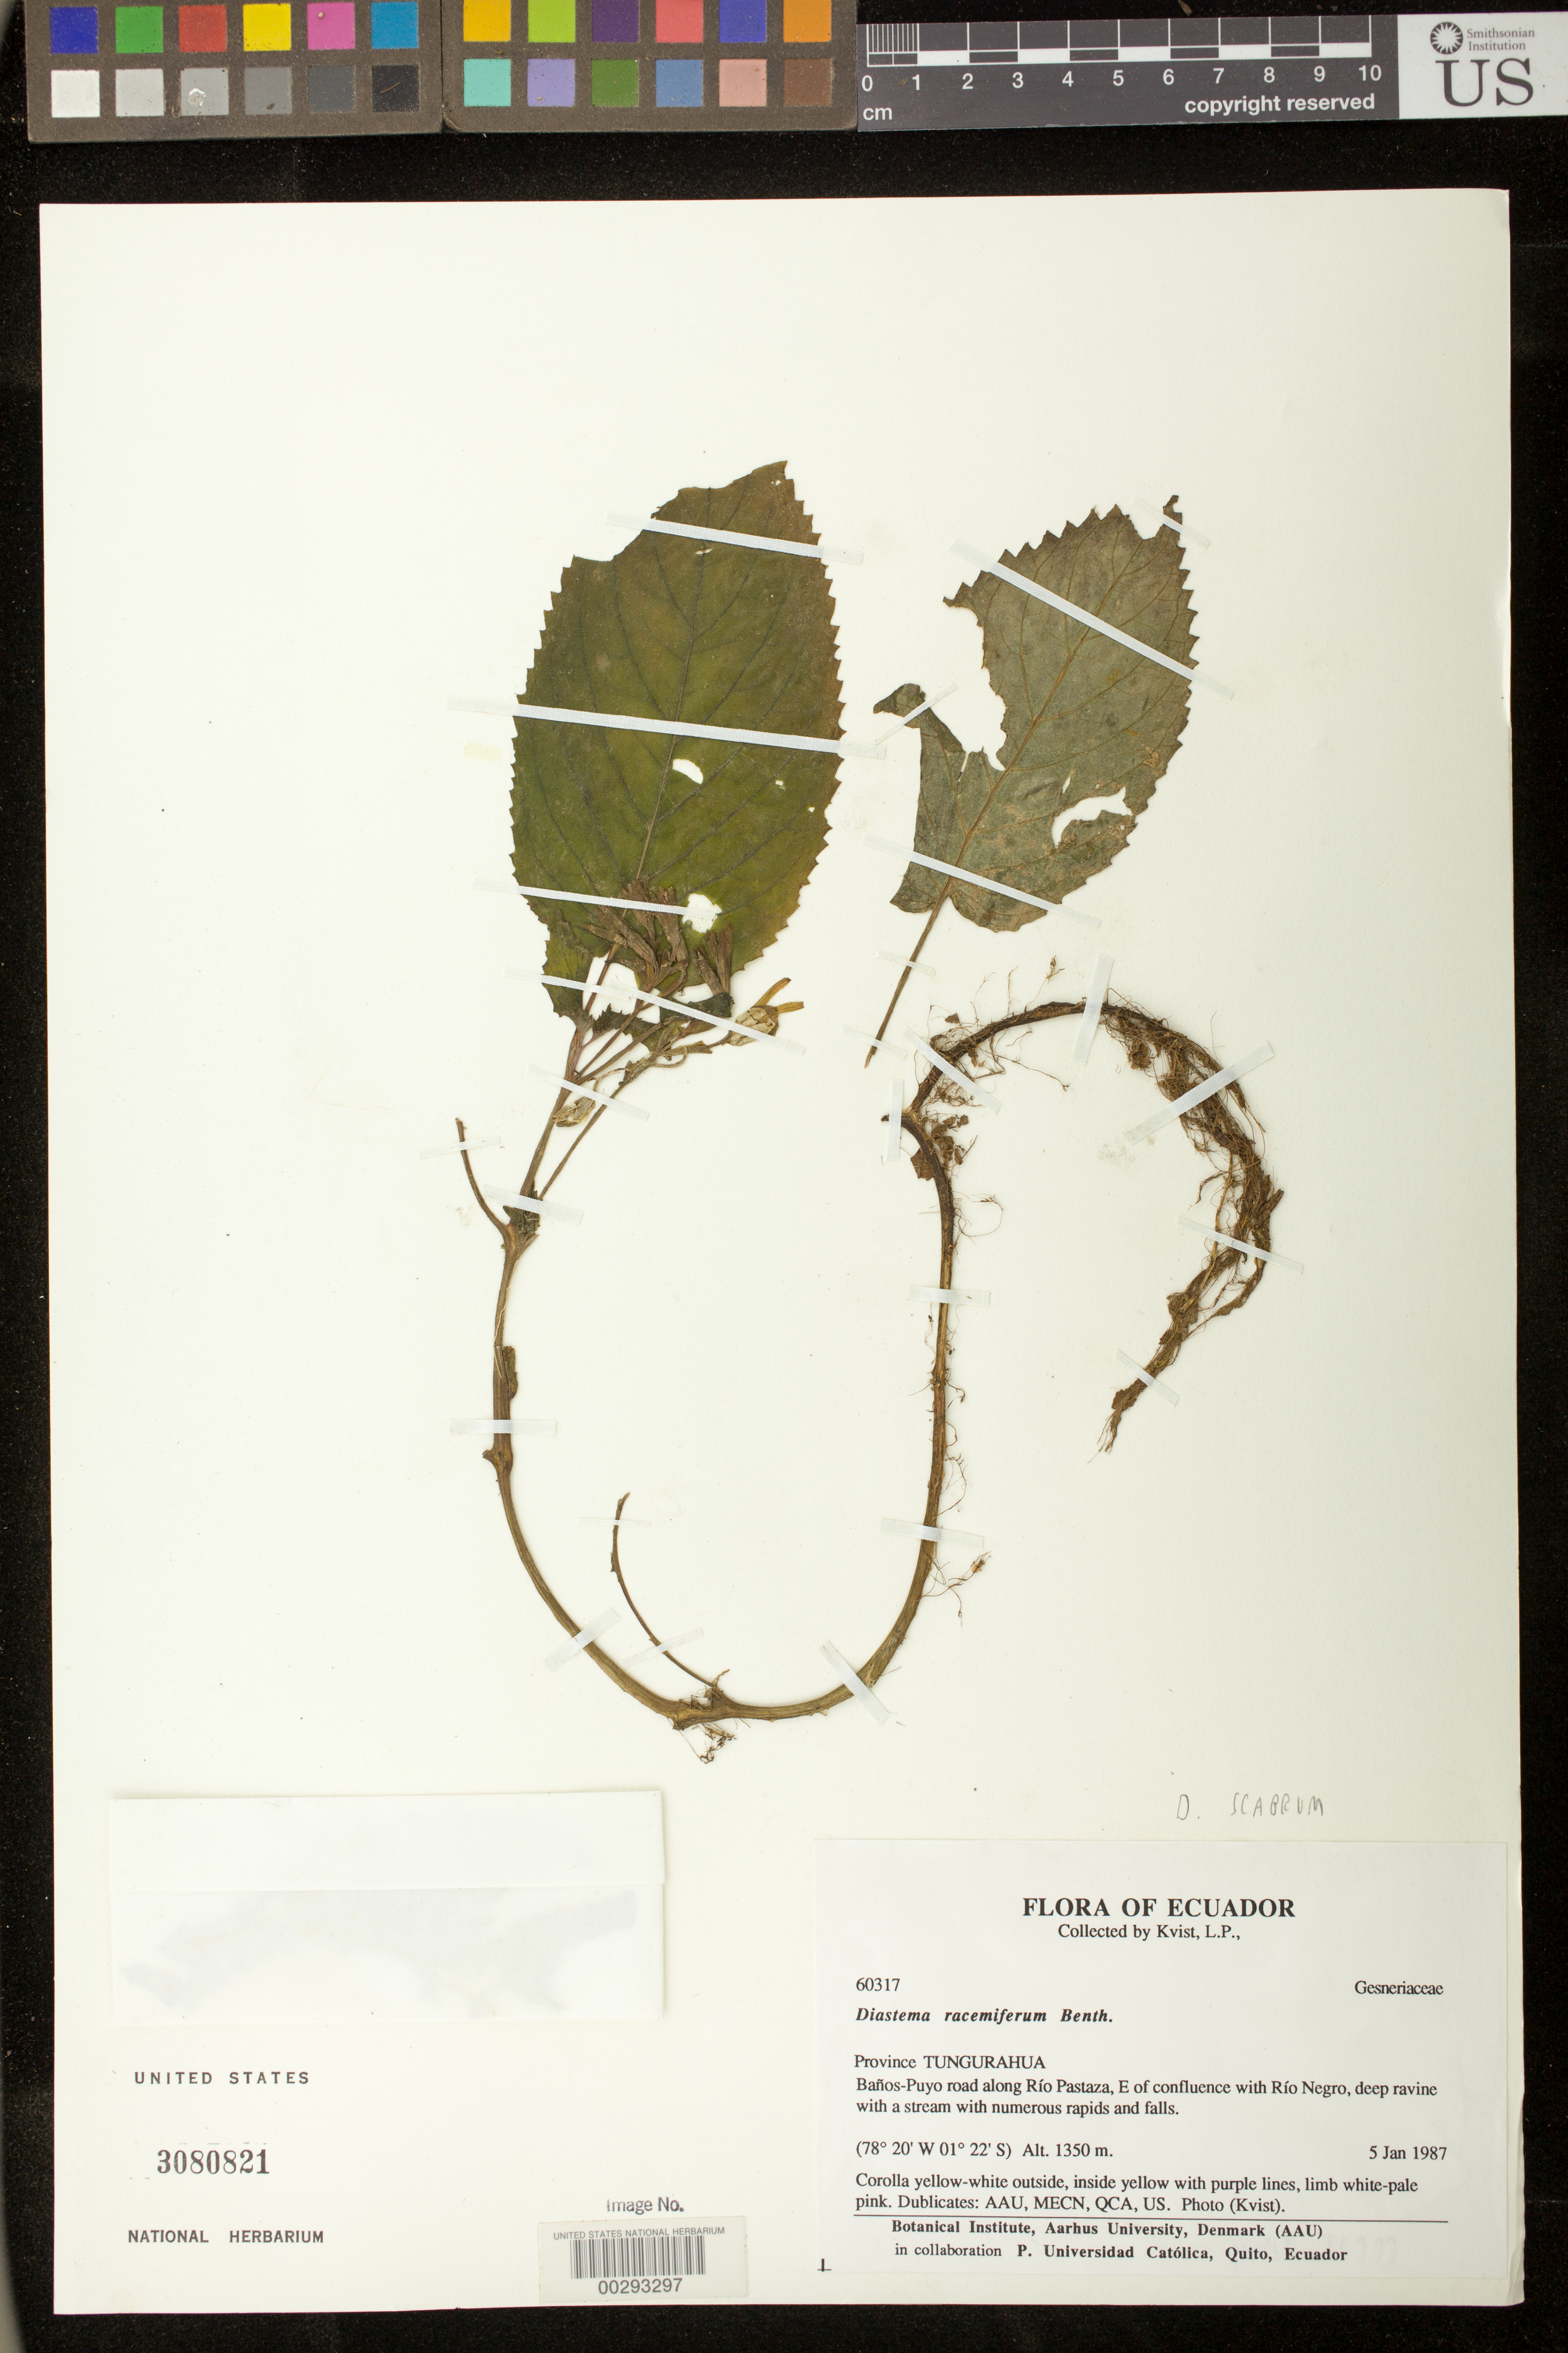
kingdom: Plantae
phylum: Tracheophyta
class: Magnoliopsida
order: Lamiales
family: Gesneriaceae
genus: Diastema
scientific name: Diastema scabrum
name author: (Poepp.) Benth. ex Walp.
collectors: L. P. Kvist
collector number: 60317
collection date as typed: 05 Jan 1987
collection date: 1987-01-05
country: Ecuador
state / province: Tungurahua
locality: Banos - Puyo road along Rio Pastaza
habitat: Deep ravine with a streamwith numerous rapids and falls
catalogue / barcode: US 3080821